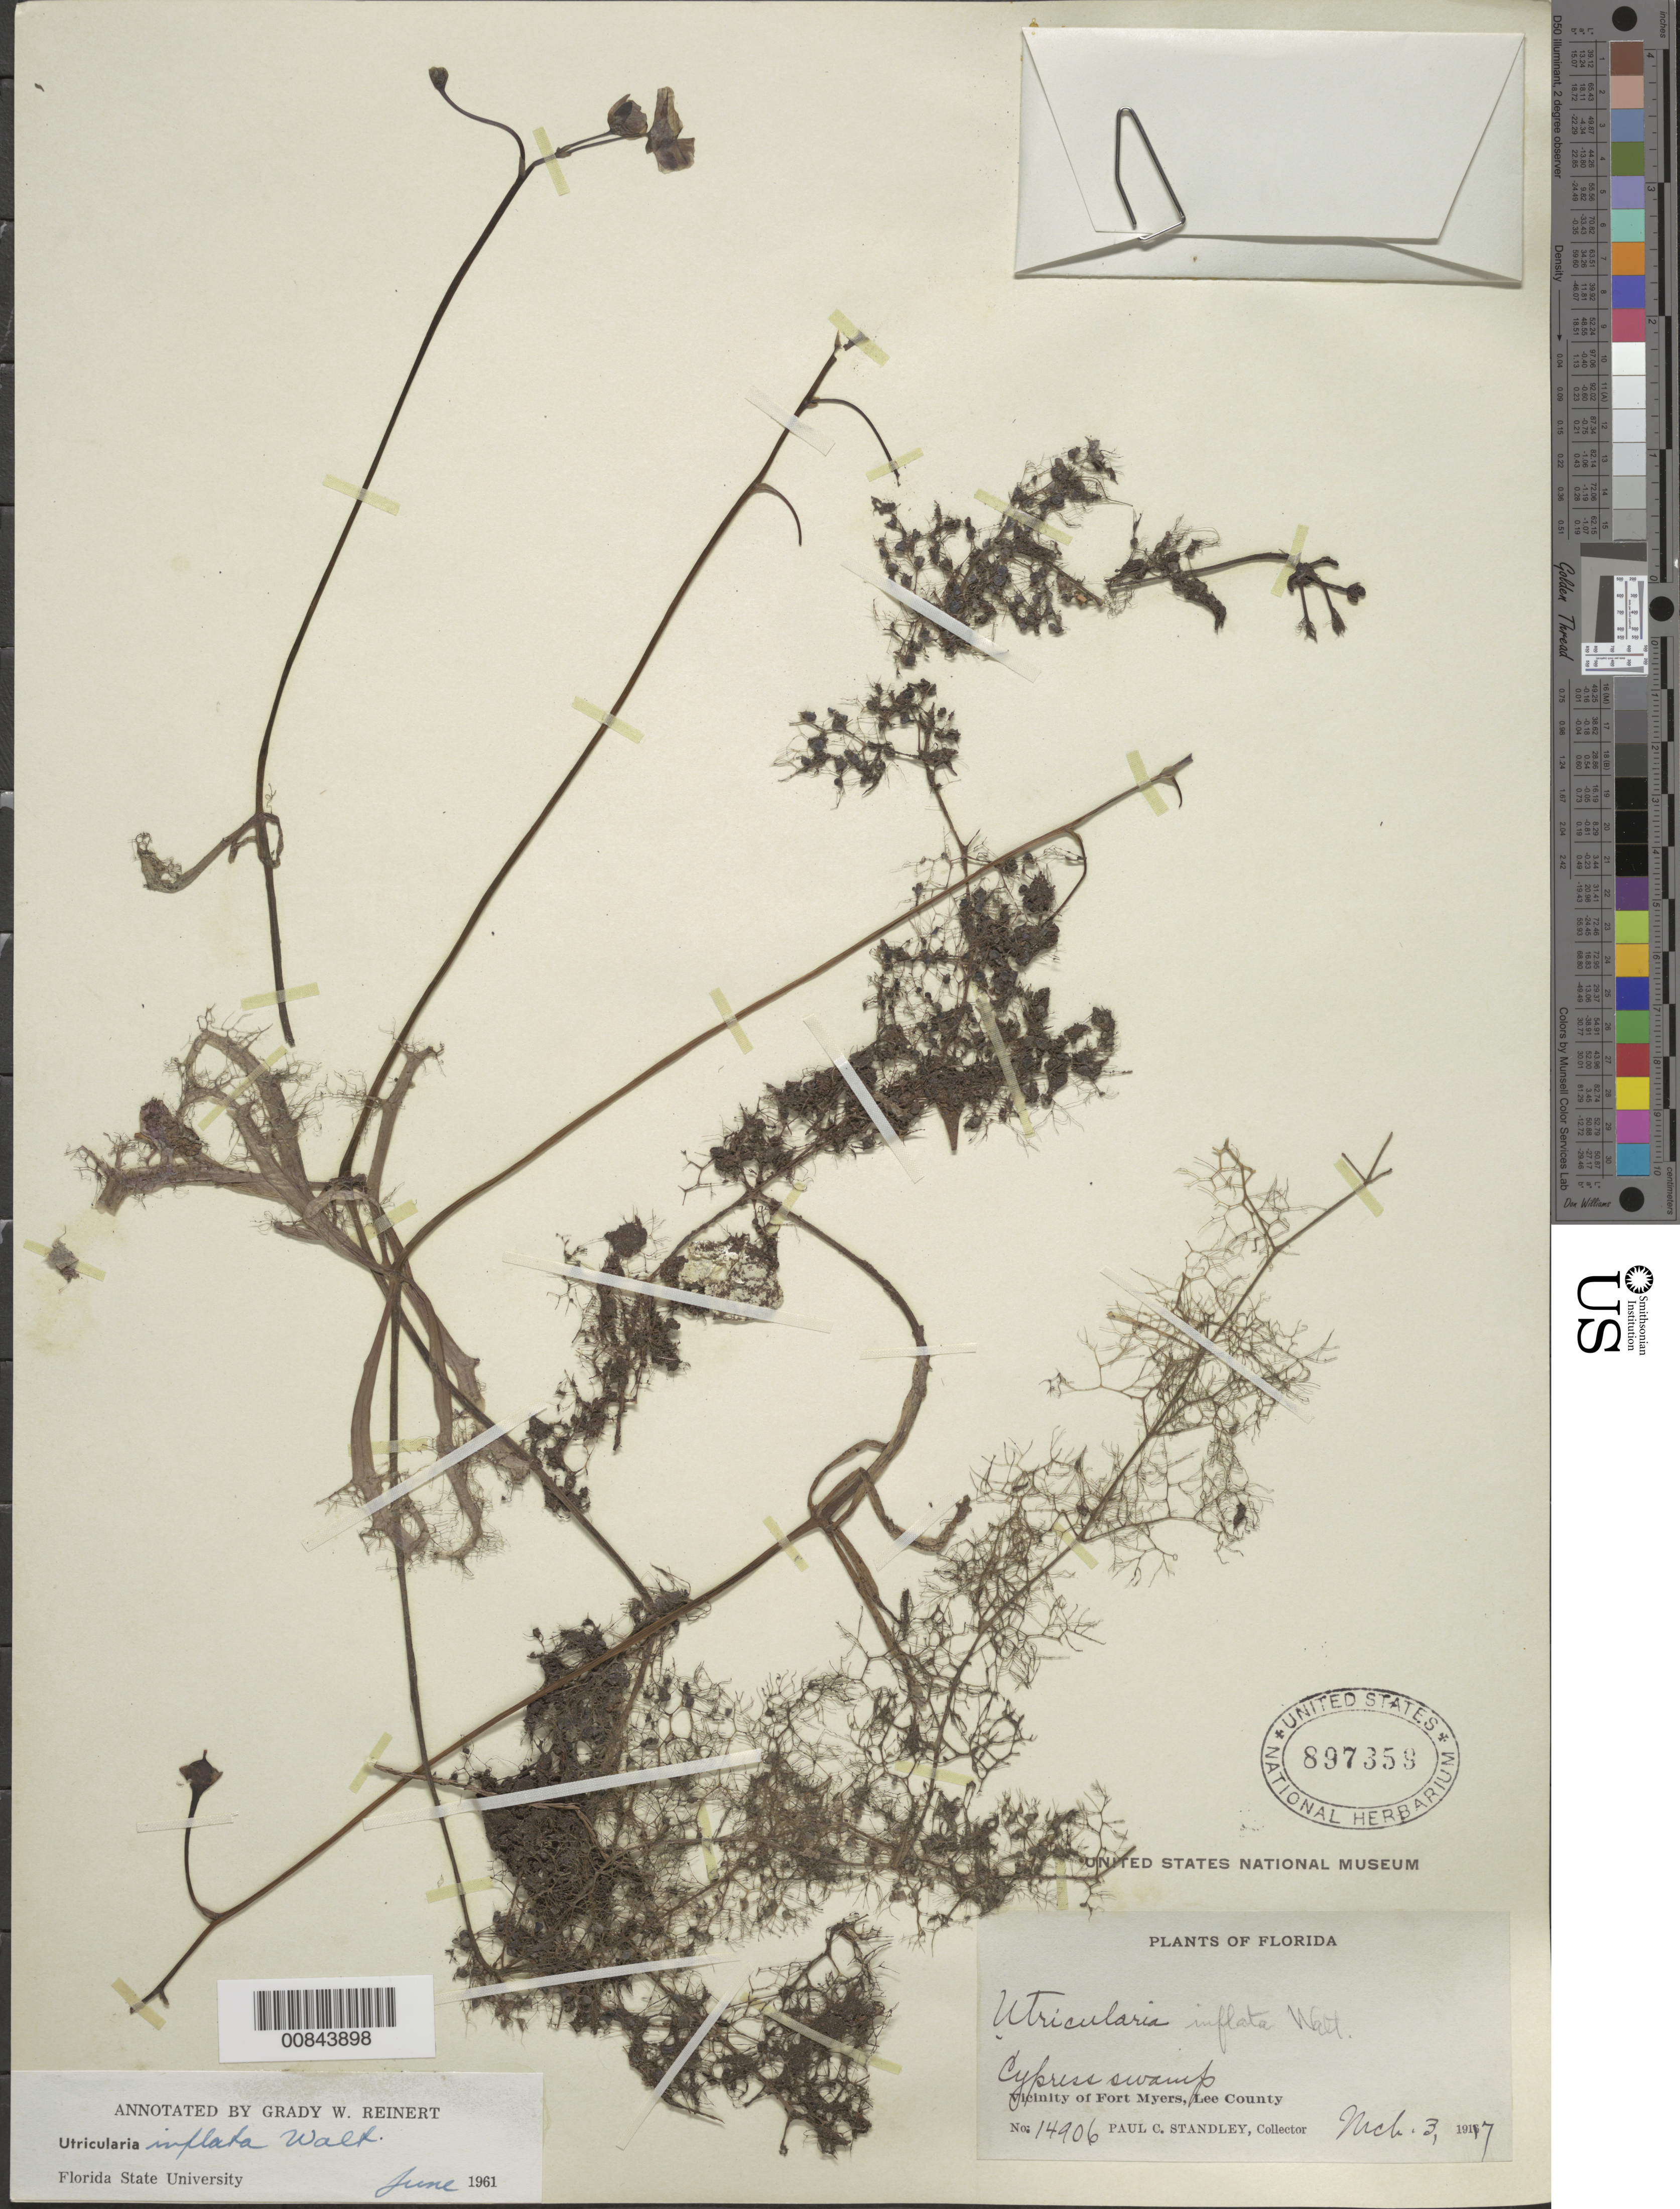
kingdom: Plantae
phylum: Tracheophyta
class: Magnoliopsida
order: Lamiales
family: Lentibulariaceae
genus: Utricularia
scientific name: Utricularia inflata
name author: Walter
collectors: P. C. Standley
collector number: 14906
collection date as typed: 03 Mar 1917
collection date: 1917-03-03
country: United States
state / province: Florida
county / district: Lee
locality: Fort Myers.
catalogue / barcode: US 897359